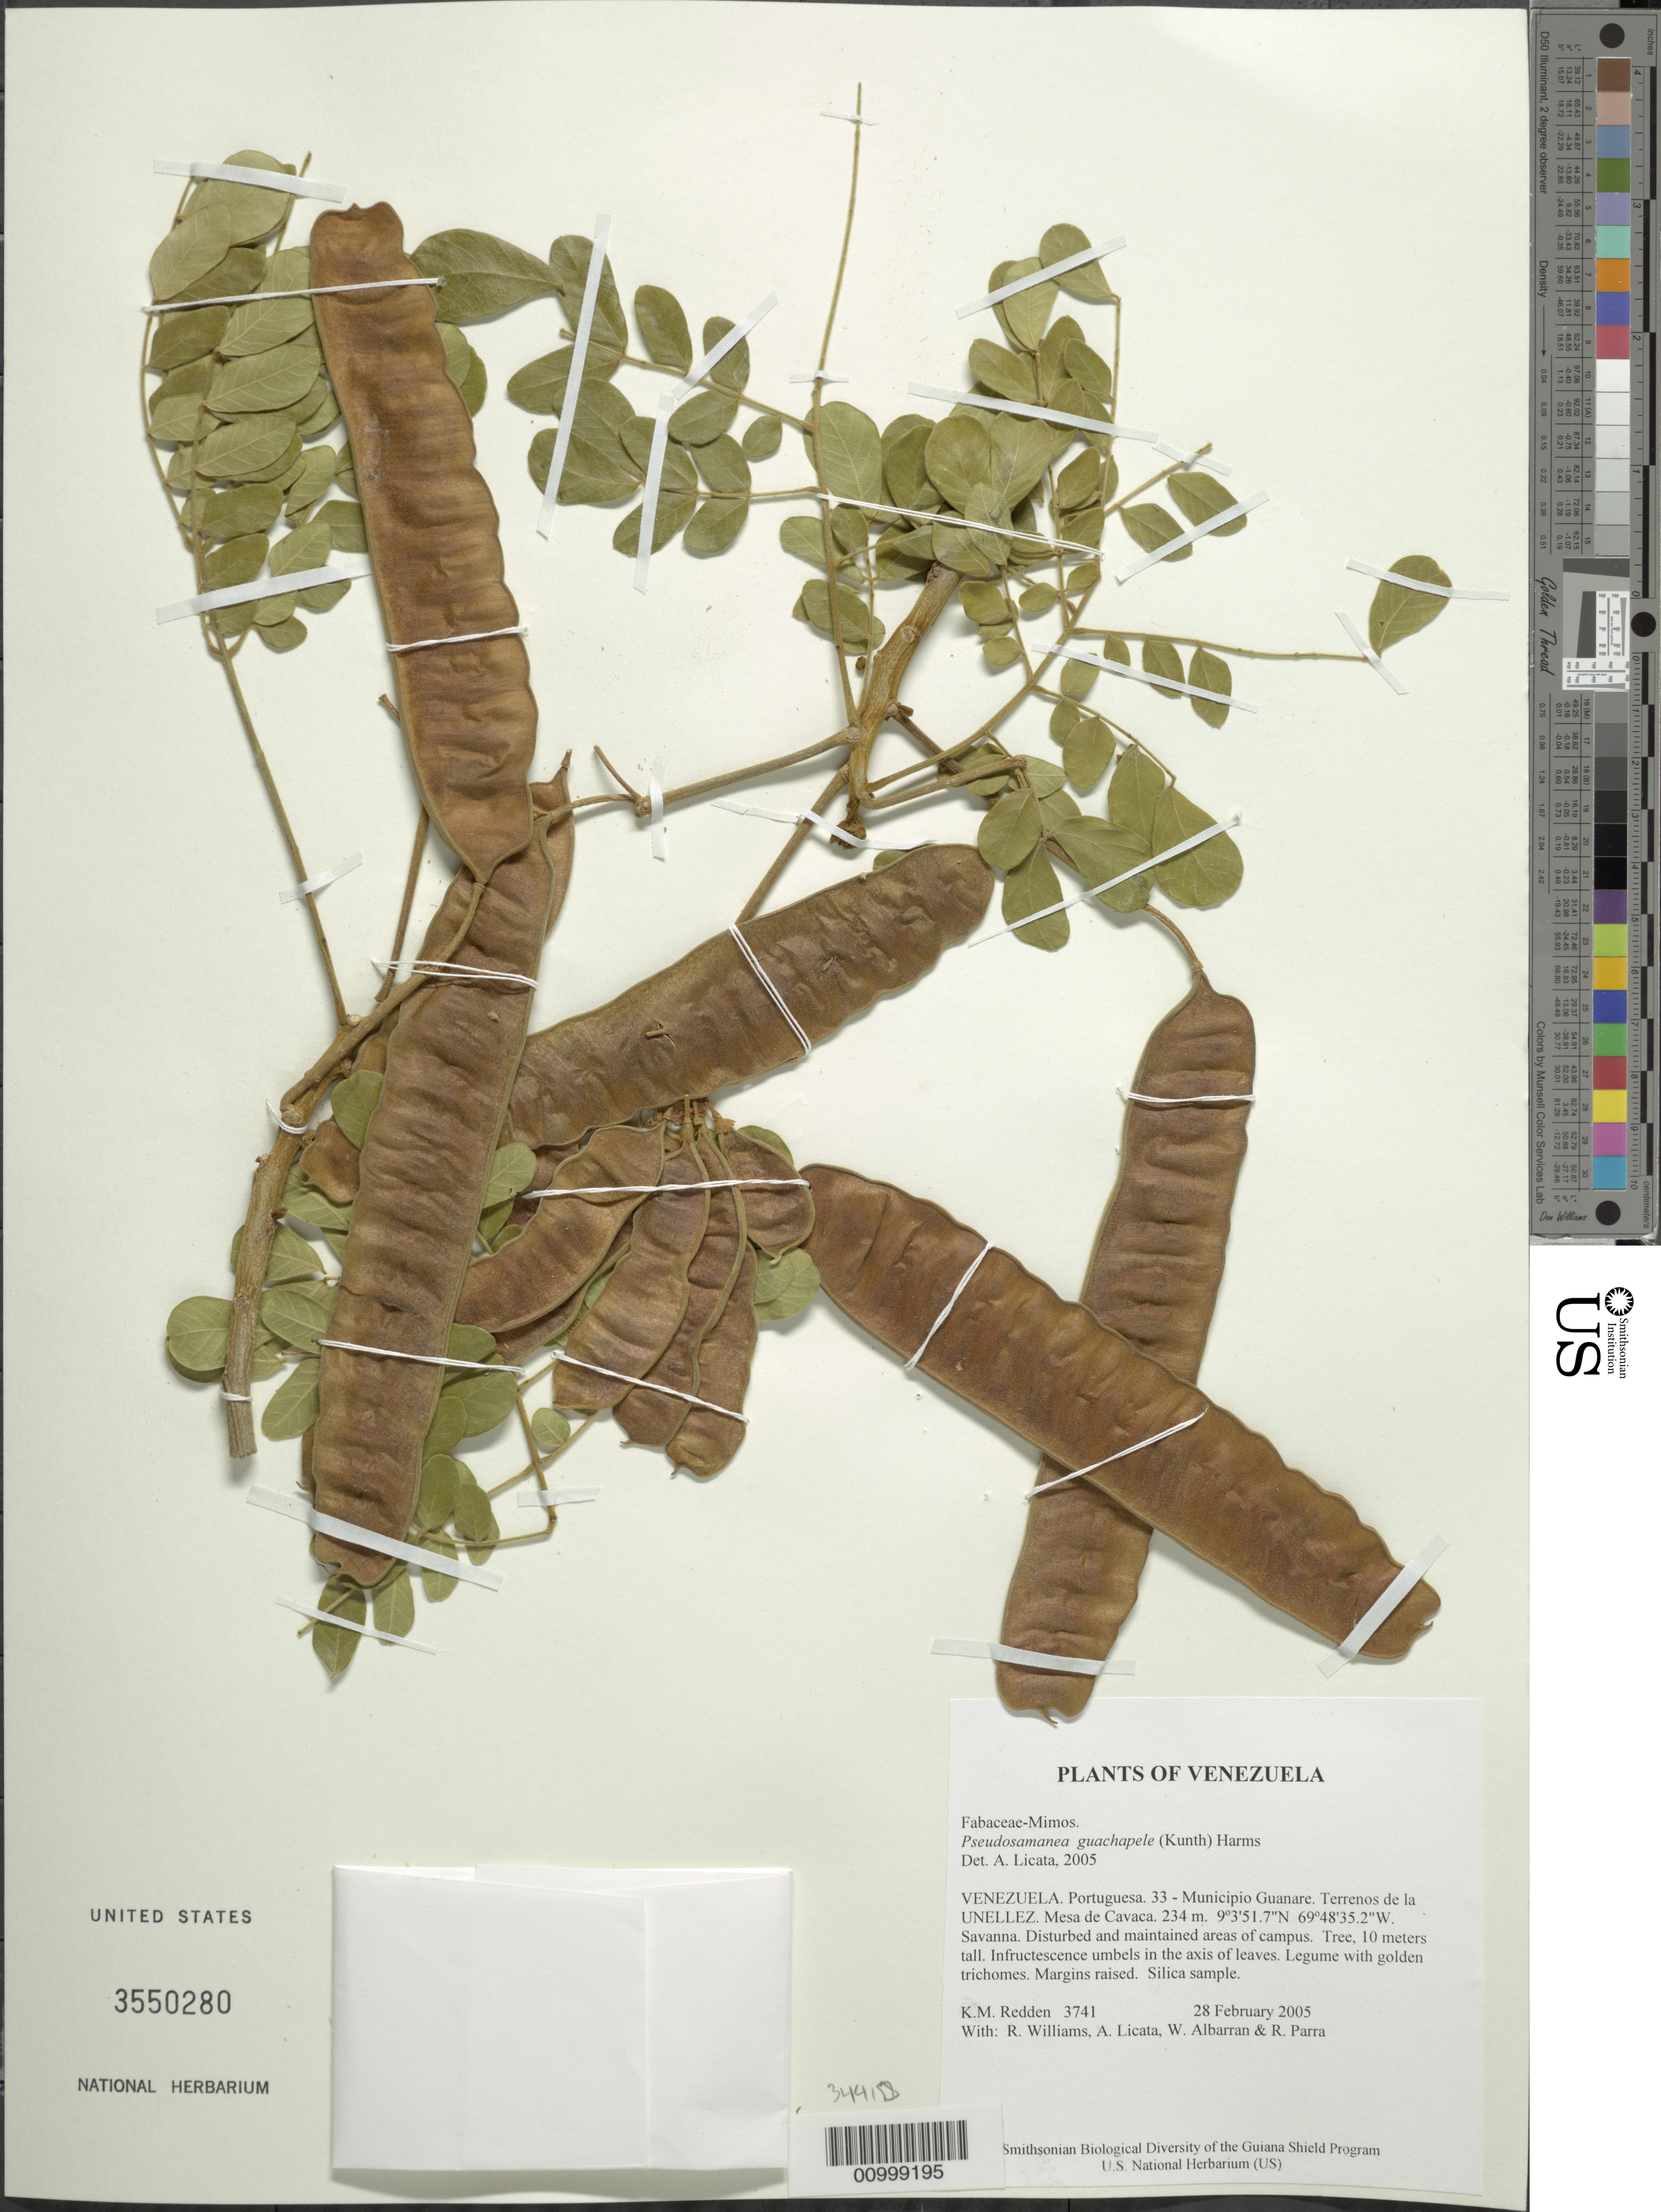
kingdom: Plantae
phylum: Tracheophyta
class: Magnoliopsida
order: Fabales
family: Fabaceae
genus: Pseudosamanea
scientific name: Pseudosamanea guachapele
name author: (Kunth) Harms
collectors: K. M. Redden, R. Williams, A. Licata, W. Albarrán & R. Parra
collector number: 3741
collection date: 2005-02-28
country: Venezuela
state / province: Portuguesa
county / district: Guanare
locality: Terrenos de la UNELLEZ. Mesa de Cavaca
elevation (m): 234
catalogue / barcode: US 3550280